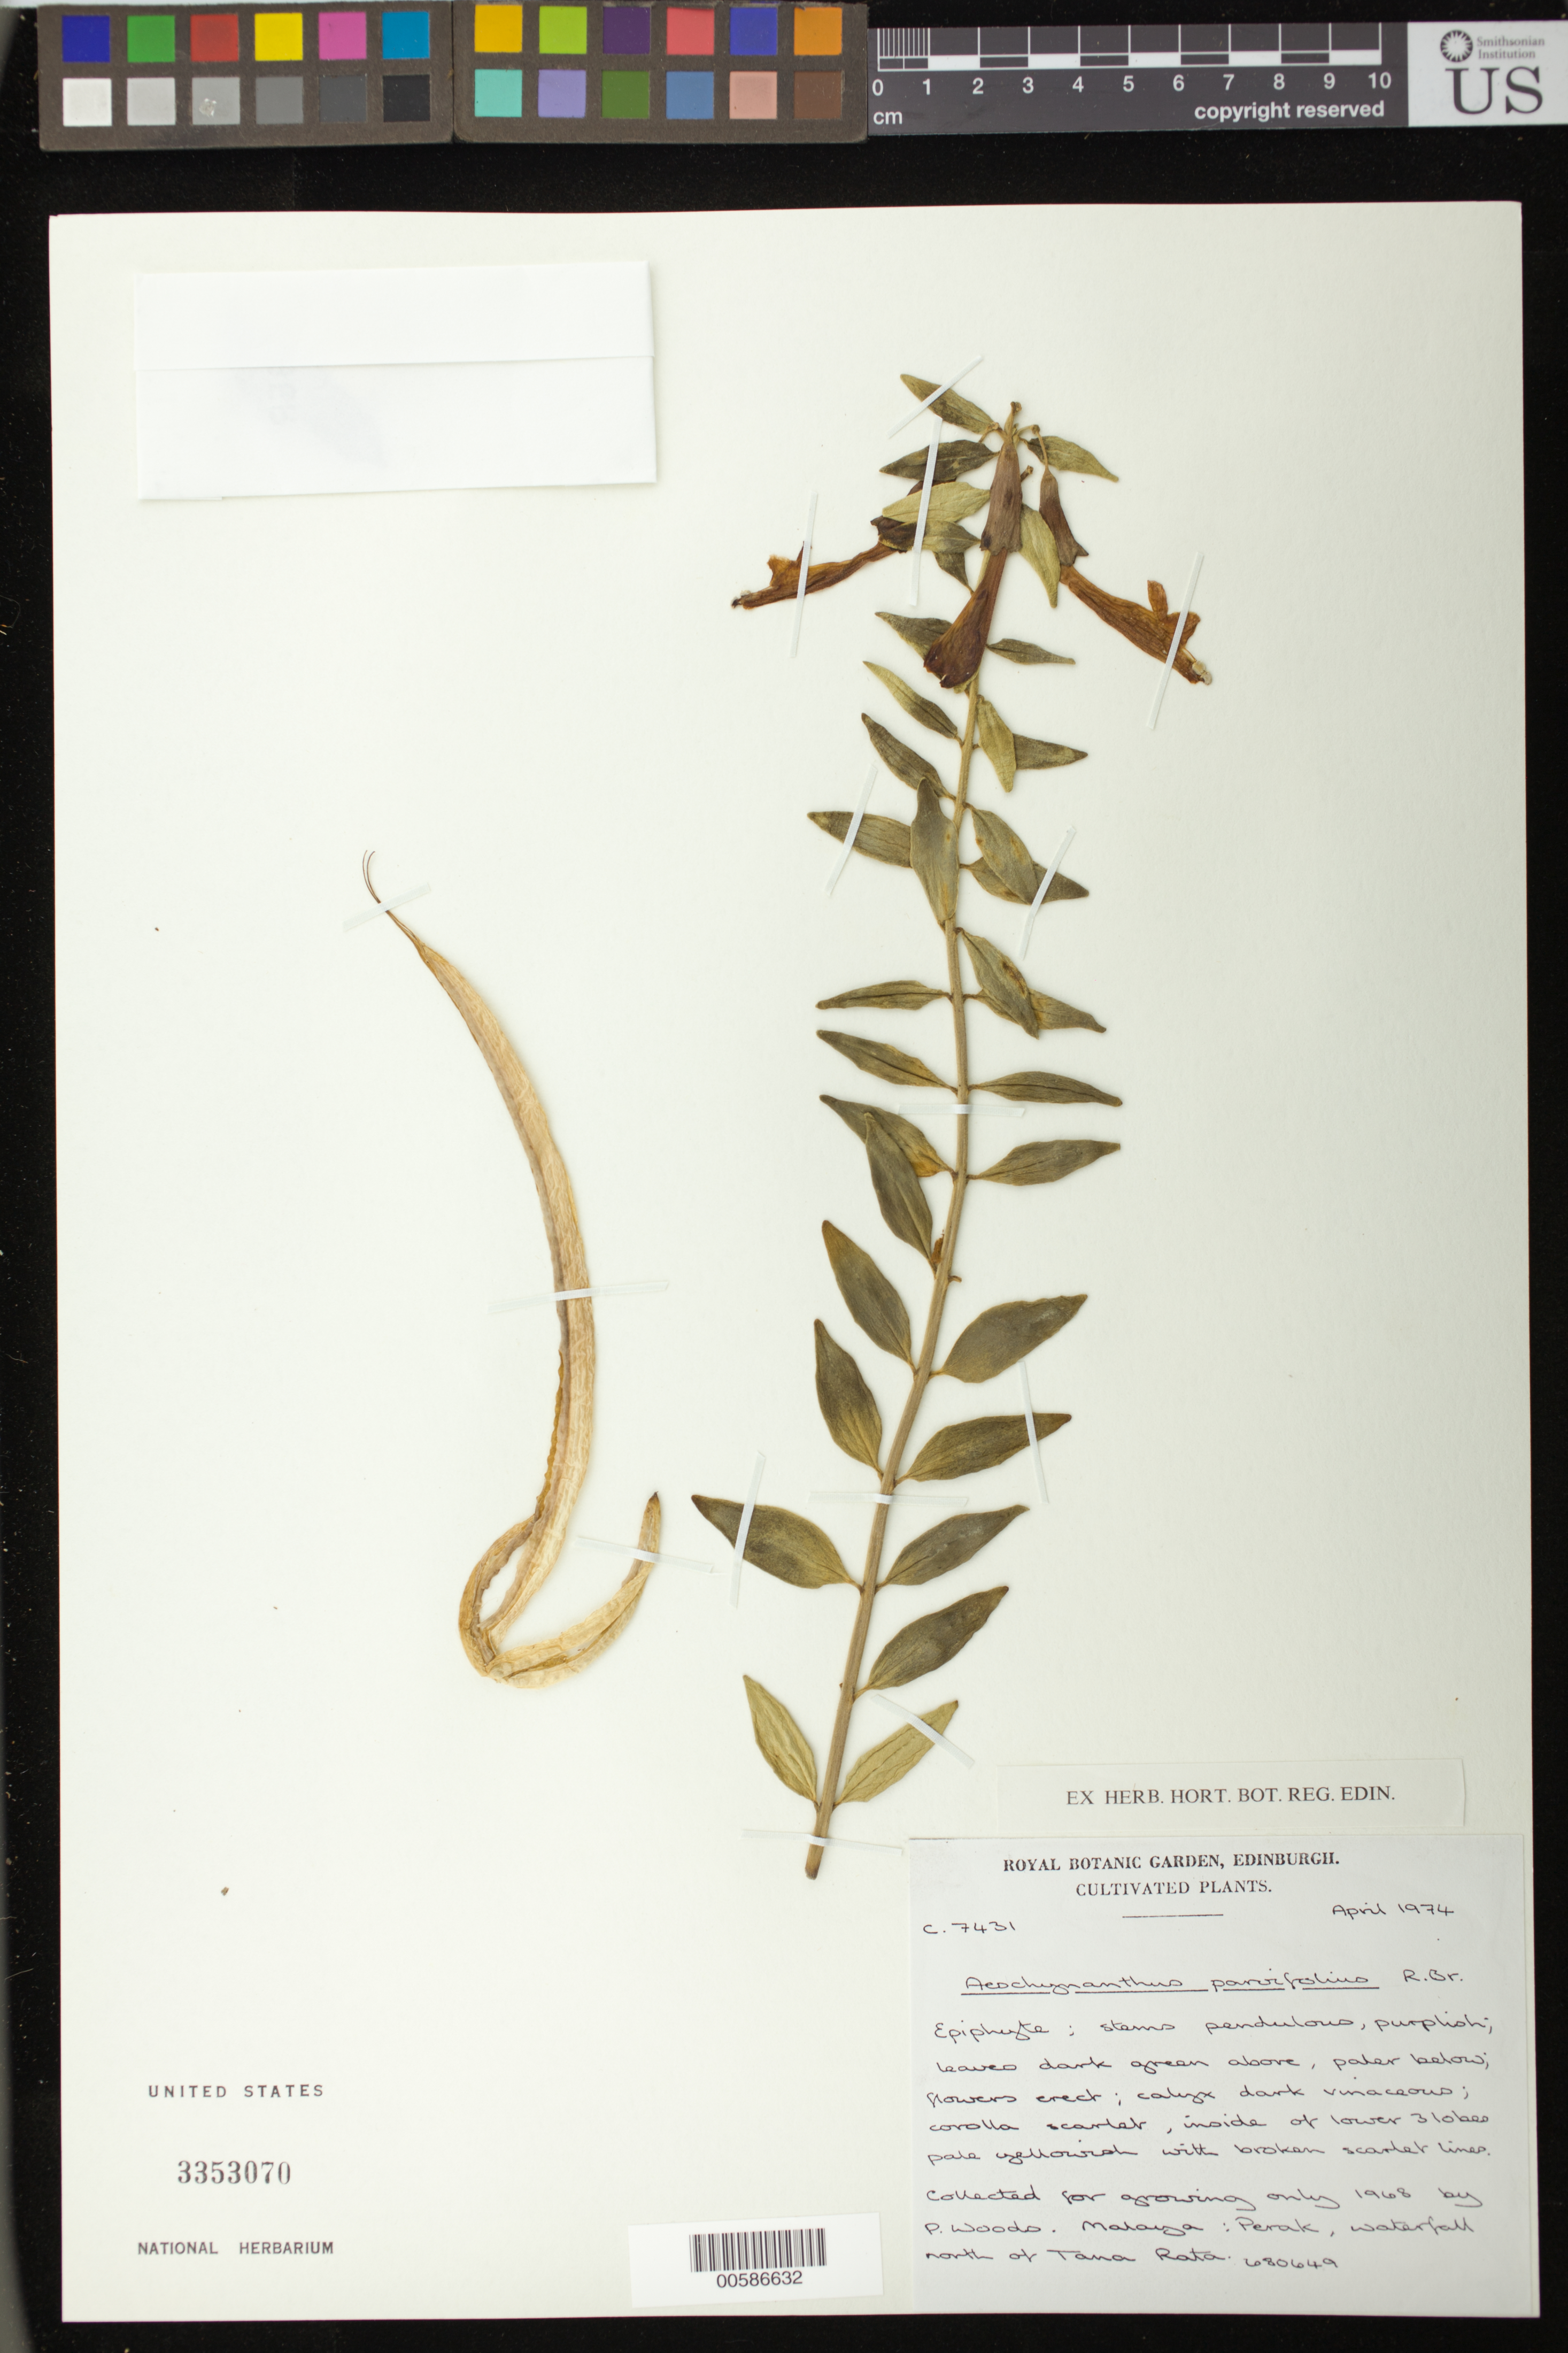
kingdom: Plantae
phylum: Tracheophyta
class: Magnoliopsida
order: Lamiales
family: Gesneriaceae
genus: Aeschynanthus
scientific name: Aeschynanthus parvifolius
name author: R. Br.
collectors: RBG Edinburgh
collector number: C. 7431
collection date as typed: Apr 1974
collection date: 1974-04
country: United Kingdom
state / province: Scotland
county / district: Edinburgh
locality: U.K., Scotland, Edinburgh, cultivated at the RBG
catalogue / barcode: US 3353070